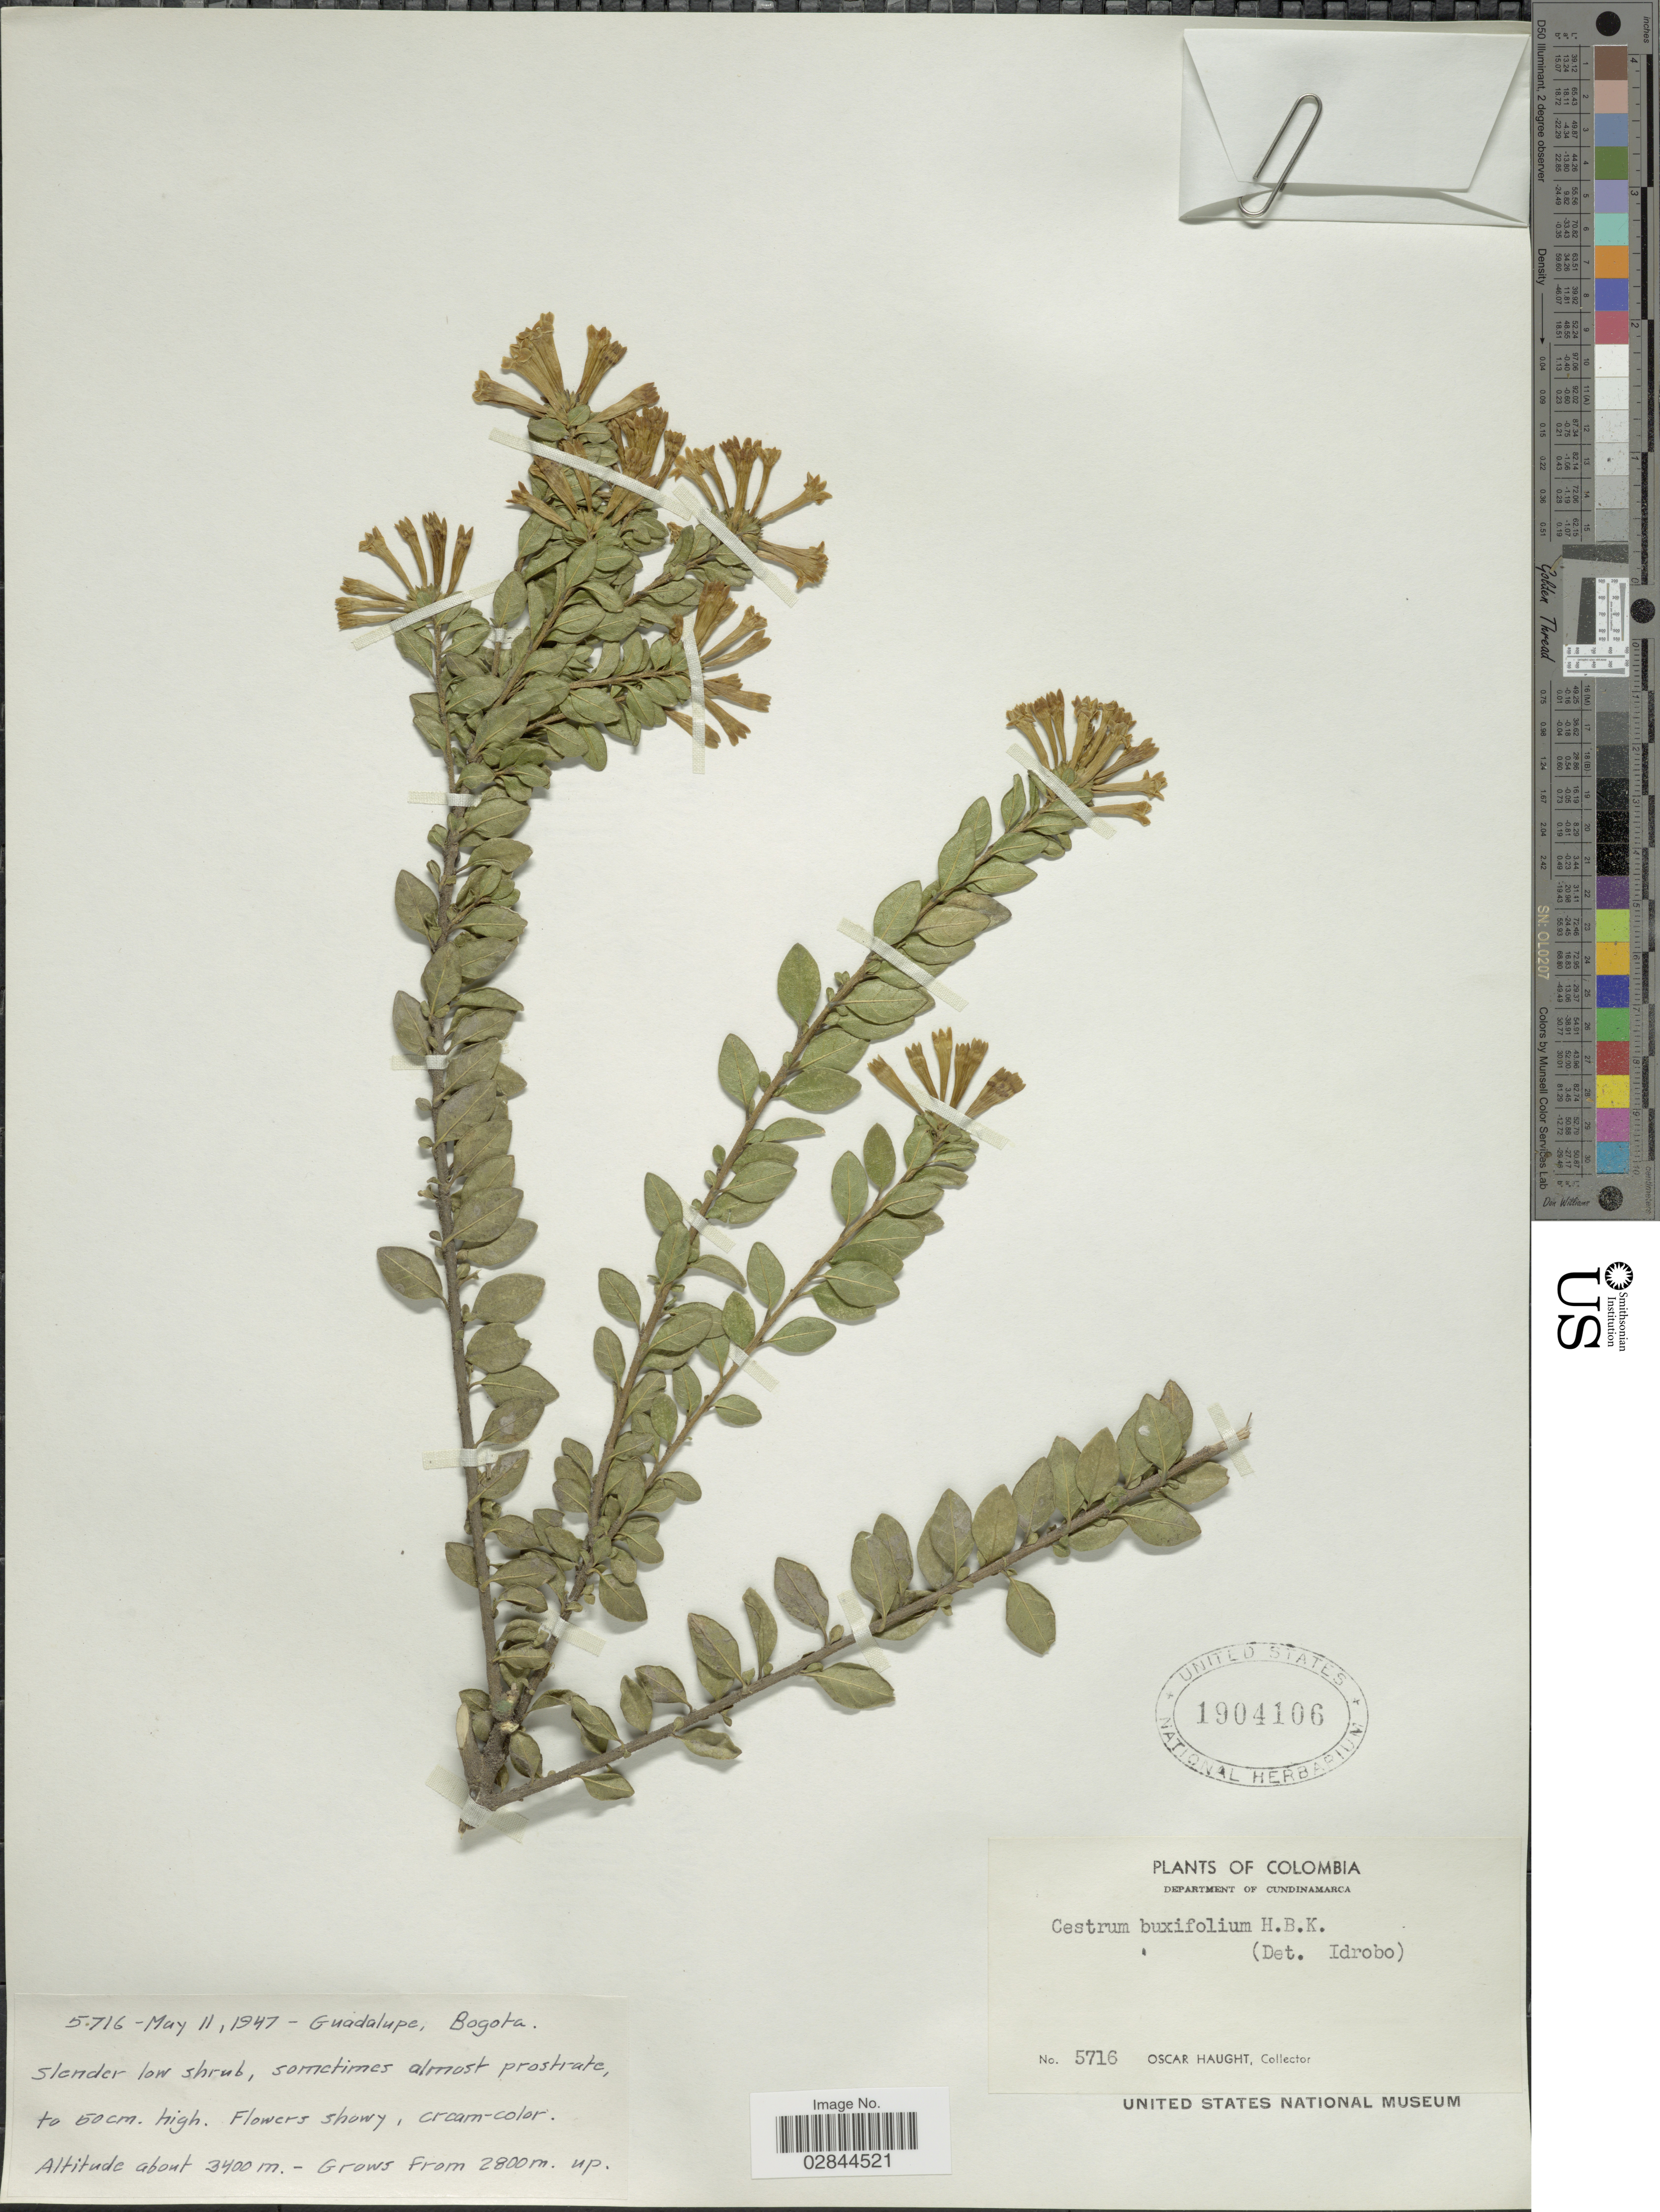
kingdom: Plantae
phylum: Tracheophyta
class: Magnoliopsida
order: Solanales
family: Solanaceae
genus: Cestrum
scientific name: Cestrum buxifolium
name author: Kunth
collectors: O. Haught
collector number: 5716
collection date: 1947-05-11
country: Colombia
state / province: Cundinamarca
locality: Department of Cundinamarca. Guadalupe, Bogota.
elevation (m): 3400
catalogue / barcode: US 1904106